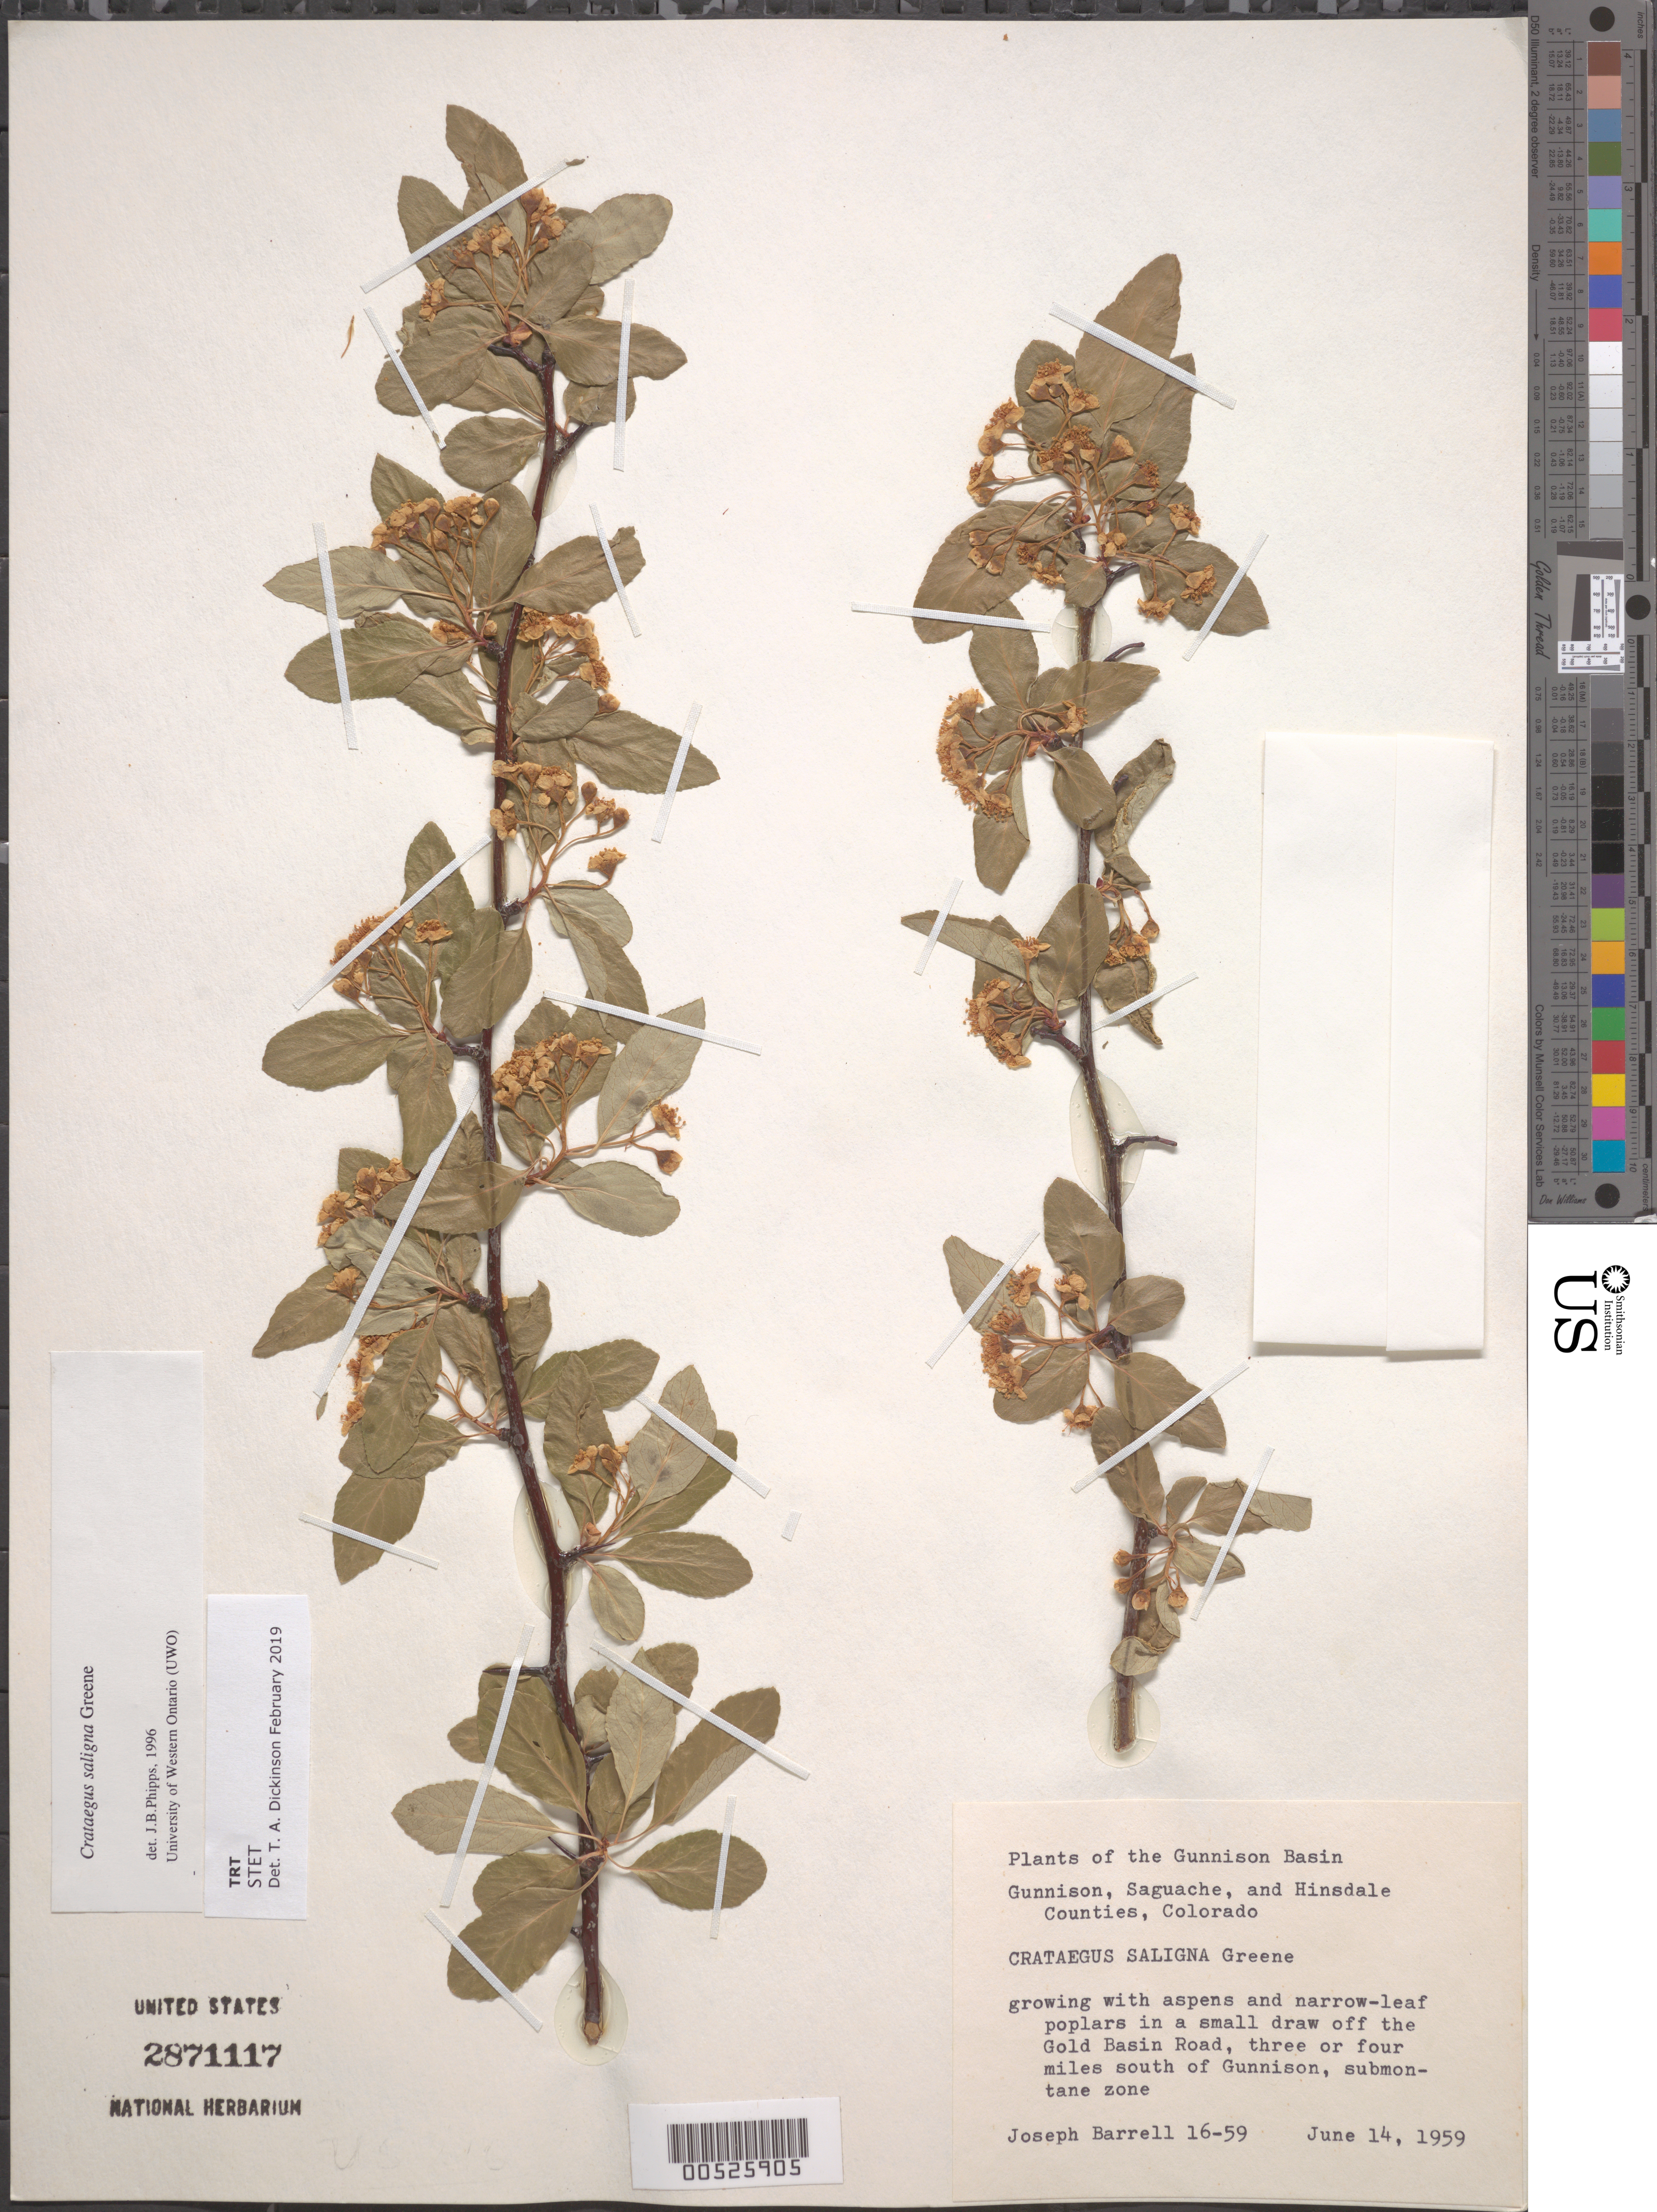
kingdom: Plantae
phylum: Tracheophyta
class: Magnoliopsida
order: Rosales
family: Rosaceae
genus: Crataegus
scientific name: Crataegus saligna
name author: Greene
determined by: Phipps, James B., (UWO), University of Western Ontario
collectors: J. Barrell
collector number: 16-59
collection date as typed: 14 Jun 1959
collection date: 1959-06-14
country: United States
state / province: Colorado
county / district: Gunnison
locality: Small draw off the Gold Basin Road, 3 - 4 mi. S of Gunnision.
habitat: submontane zone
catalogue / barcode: US 2871117